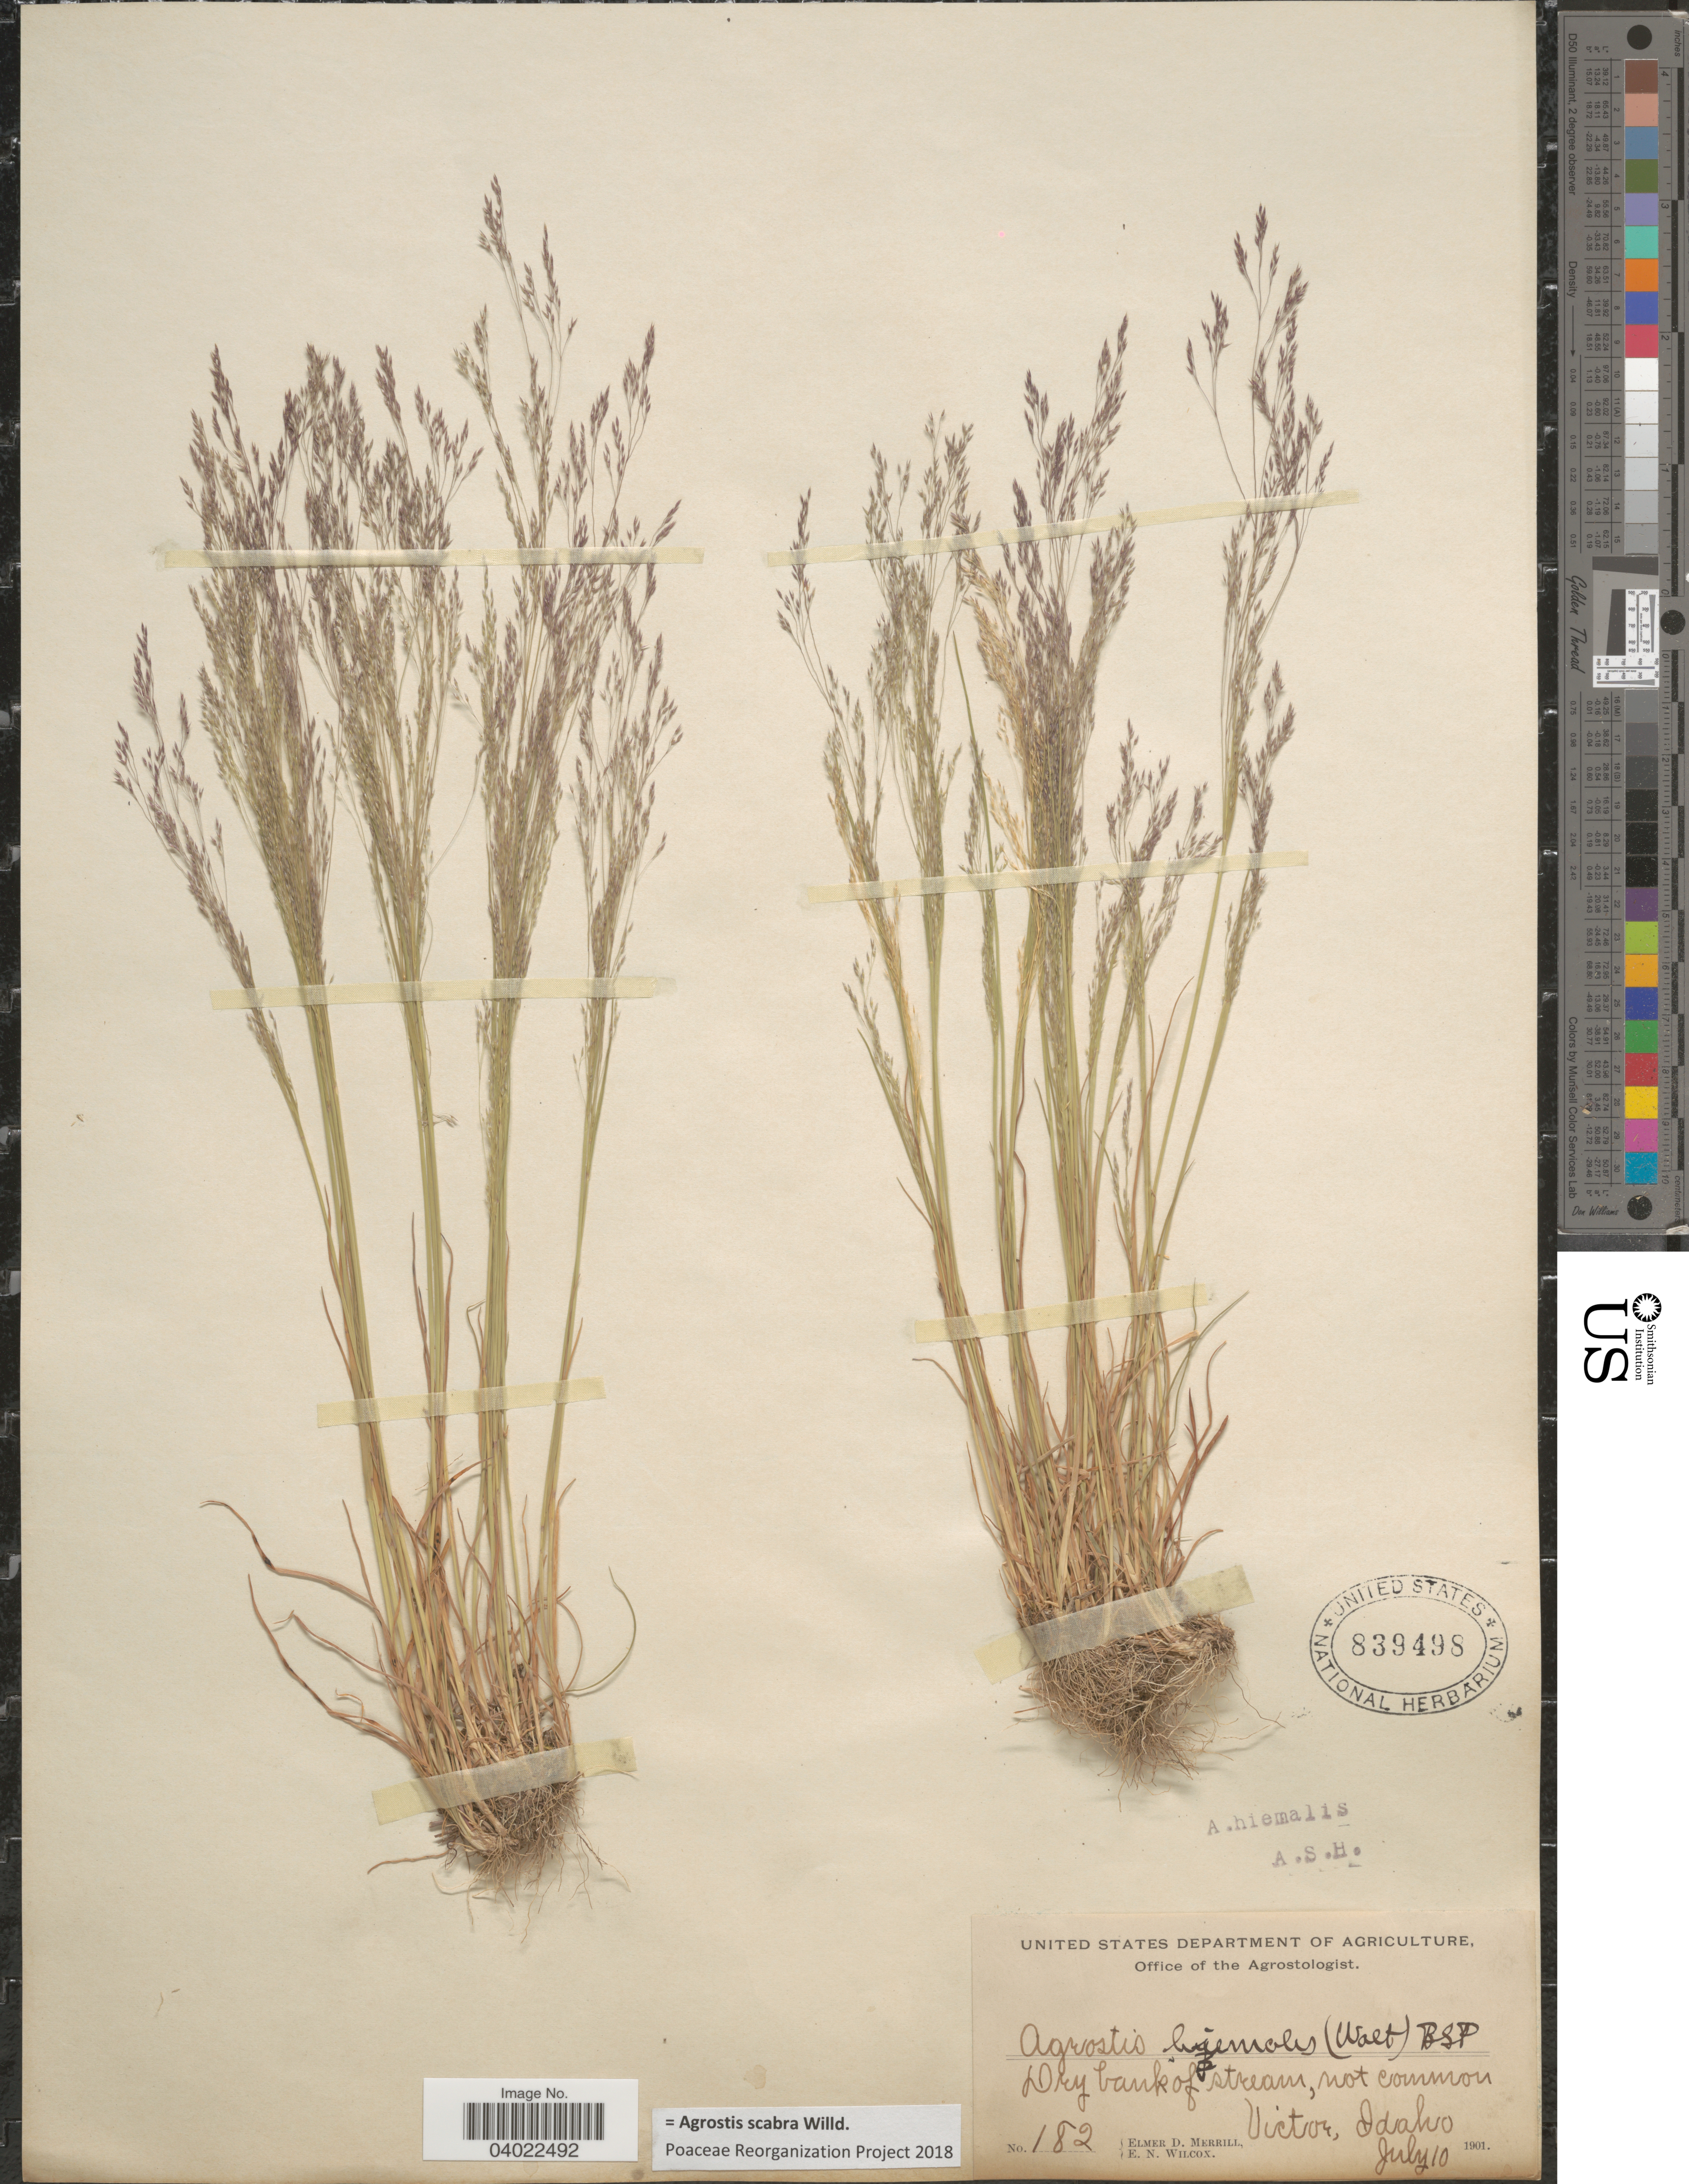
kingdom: Plantae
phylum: Tracheophyta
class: Liliopsida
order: Poales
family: Poaceae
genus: Agrostis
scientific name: Agrostis scabra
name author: Willd.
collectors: E. D. Merrill & E. Wilcox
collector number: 182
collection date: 1901-07-10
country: United States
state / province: Idaho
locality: Victor.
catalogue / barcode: US 839498